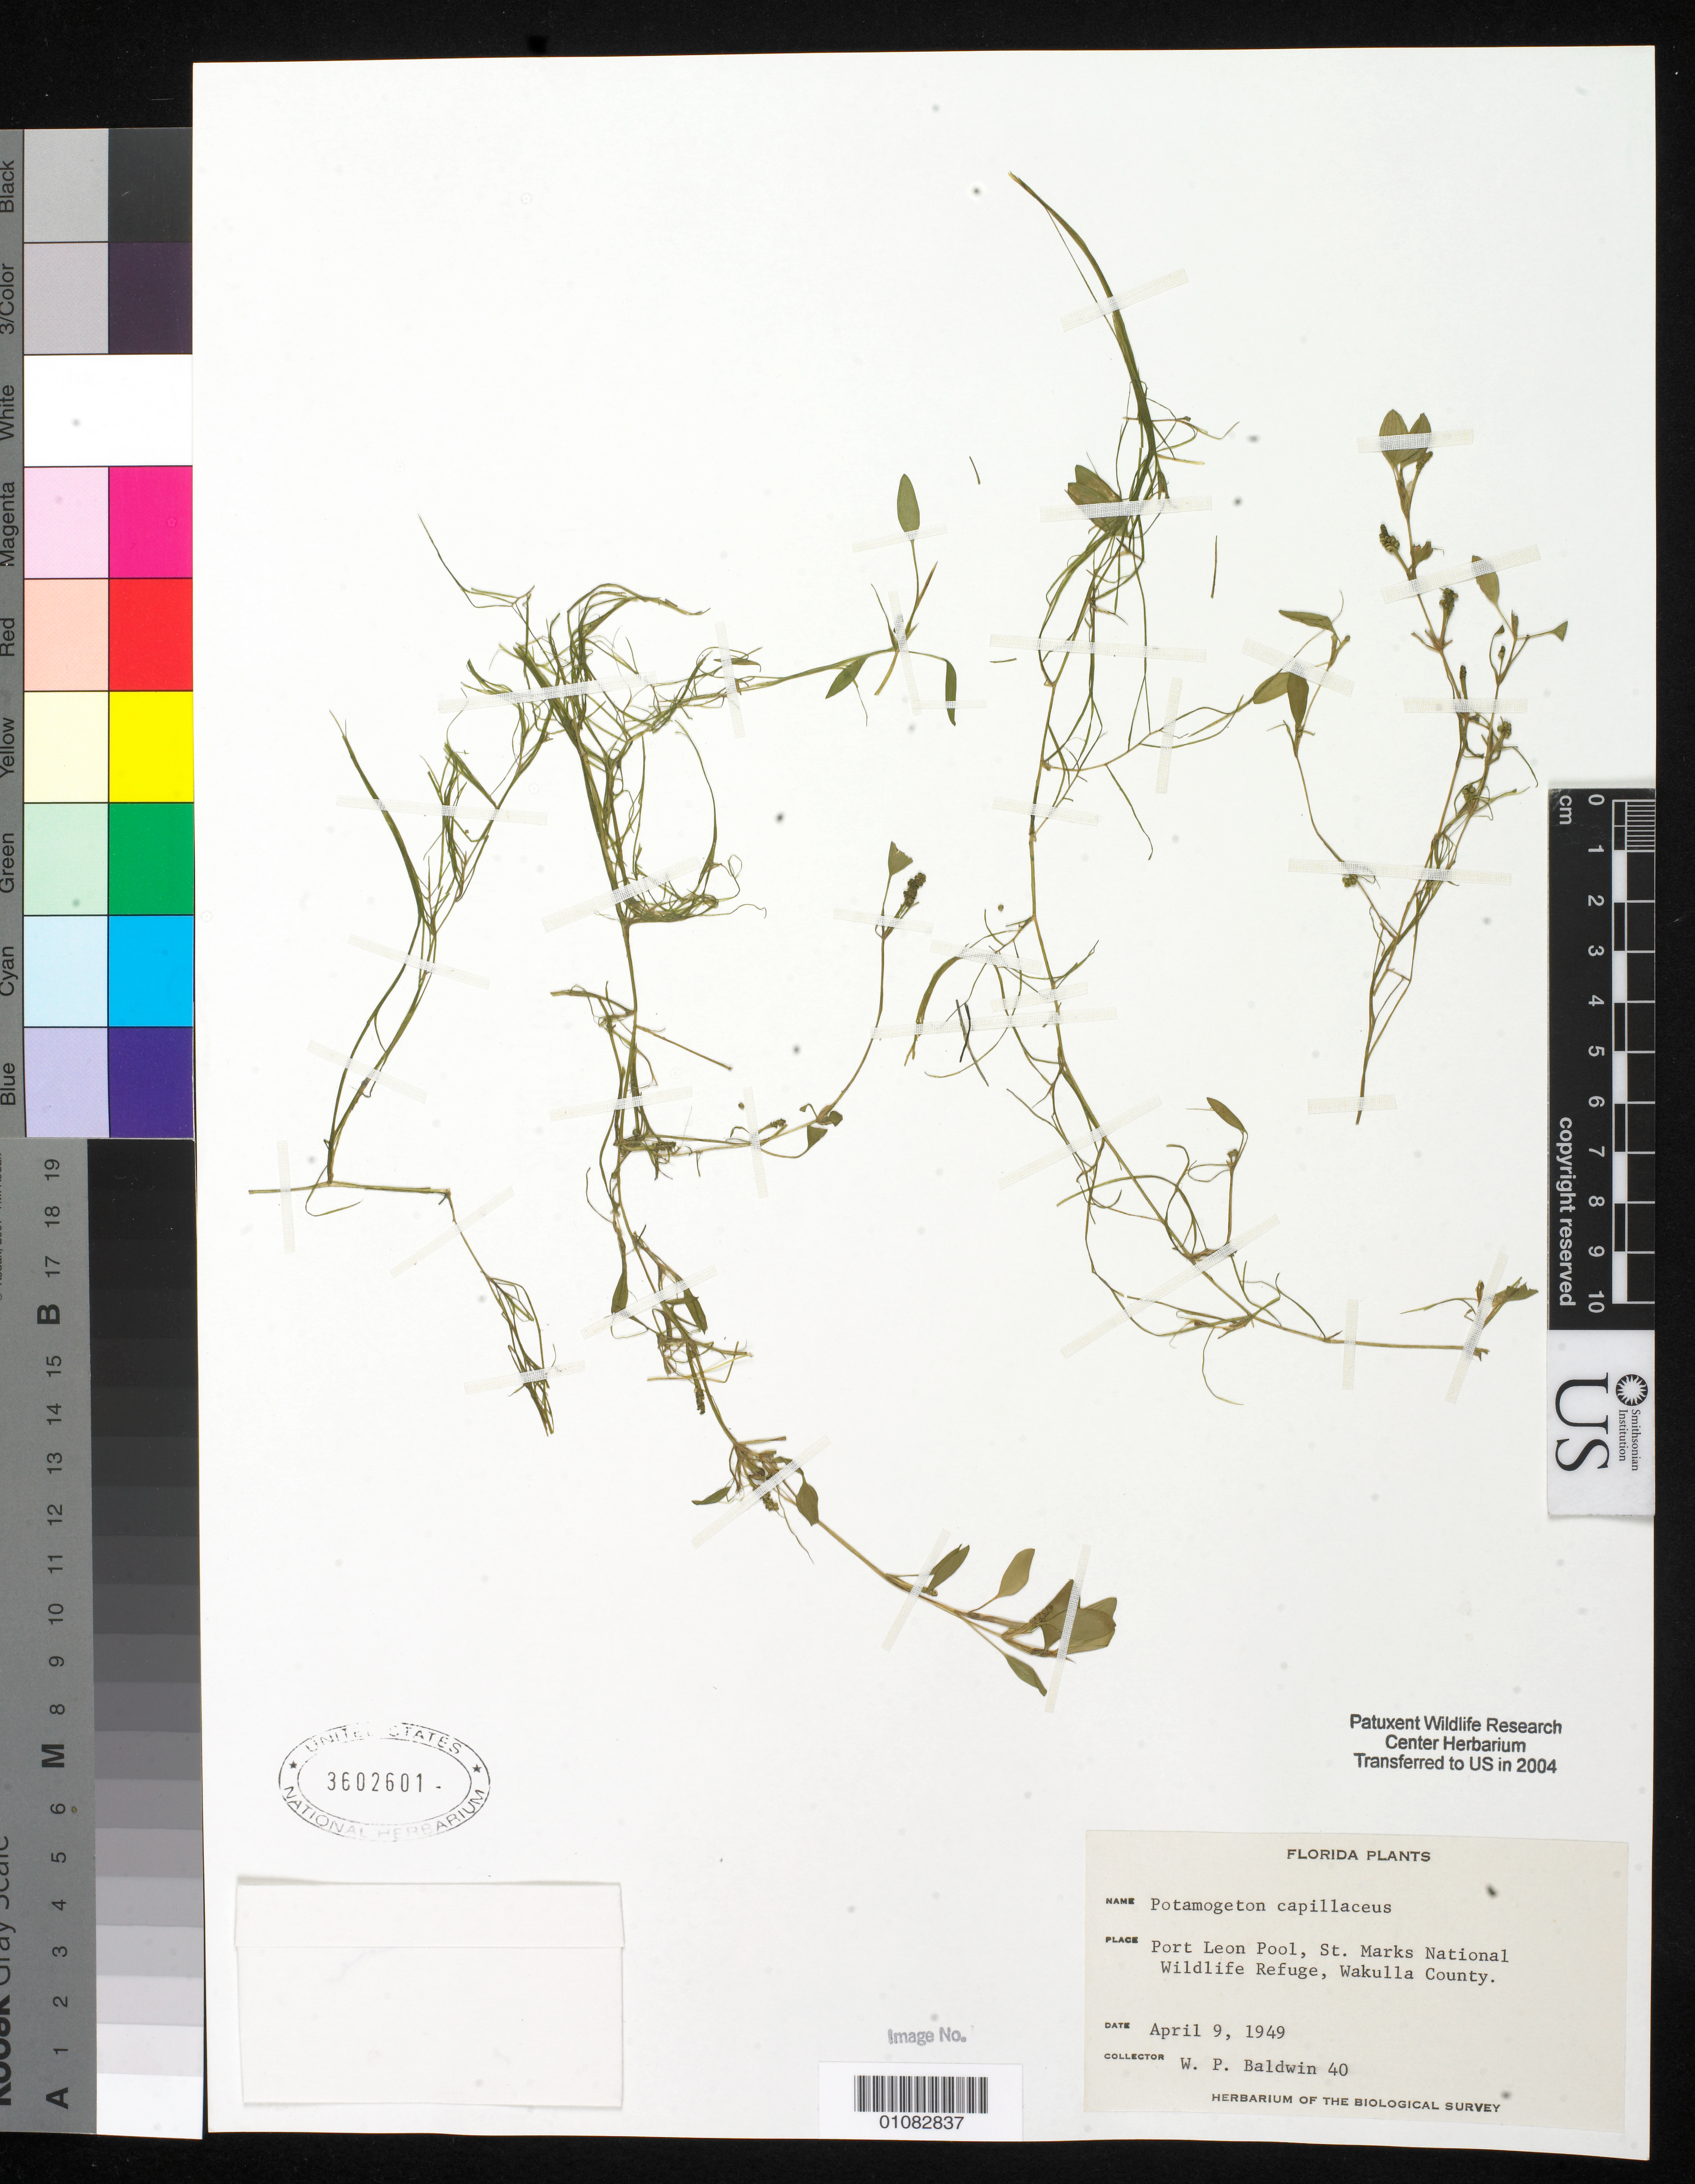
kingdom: Plantae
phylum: Tracheophyta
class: Liliopsida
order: Alismatales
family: Potamogetonaceae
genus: Potamogeton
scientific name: Potamogeton capillaceus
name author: Poir.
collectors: W. Baldwin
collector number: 40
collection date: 1949-04-09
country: United States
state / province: Florida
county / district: Wakulla County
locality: St. Marks National Wildlife Refuge, Port Leon Pool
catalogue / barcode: US 3602601